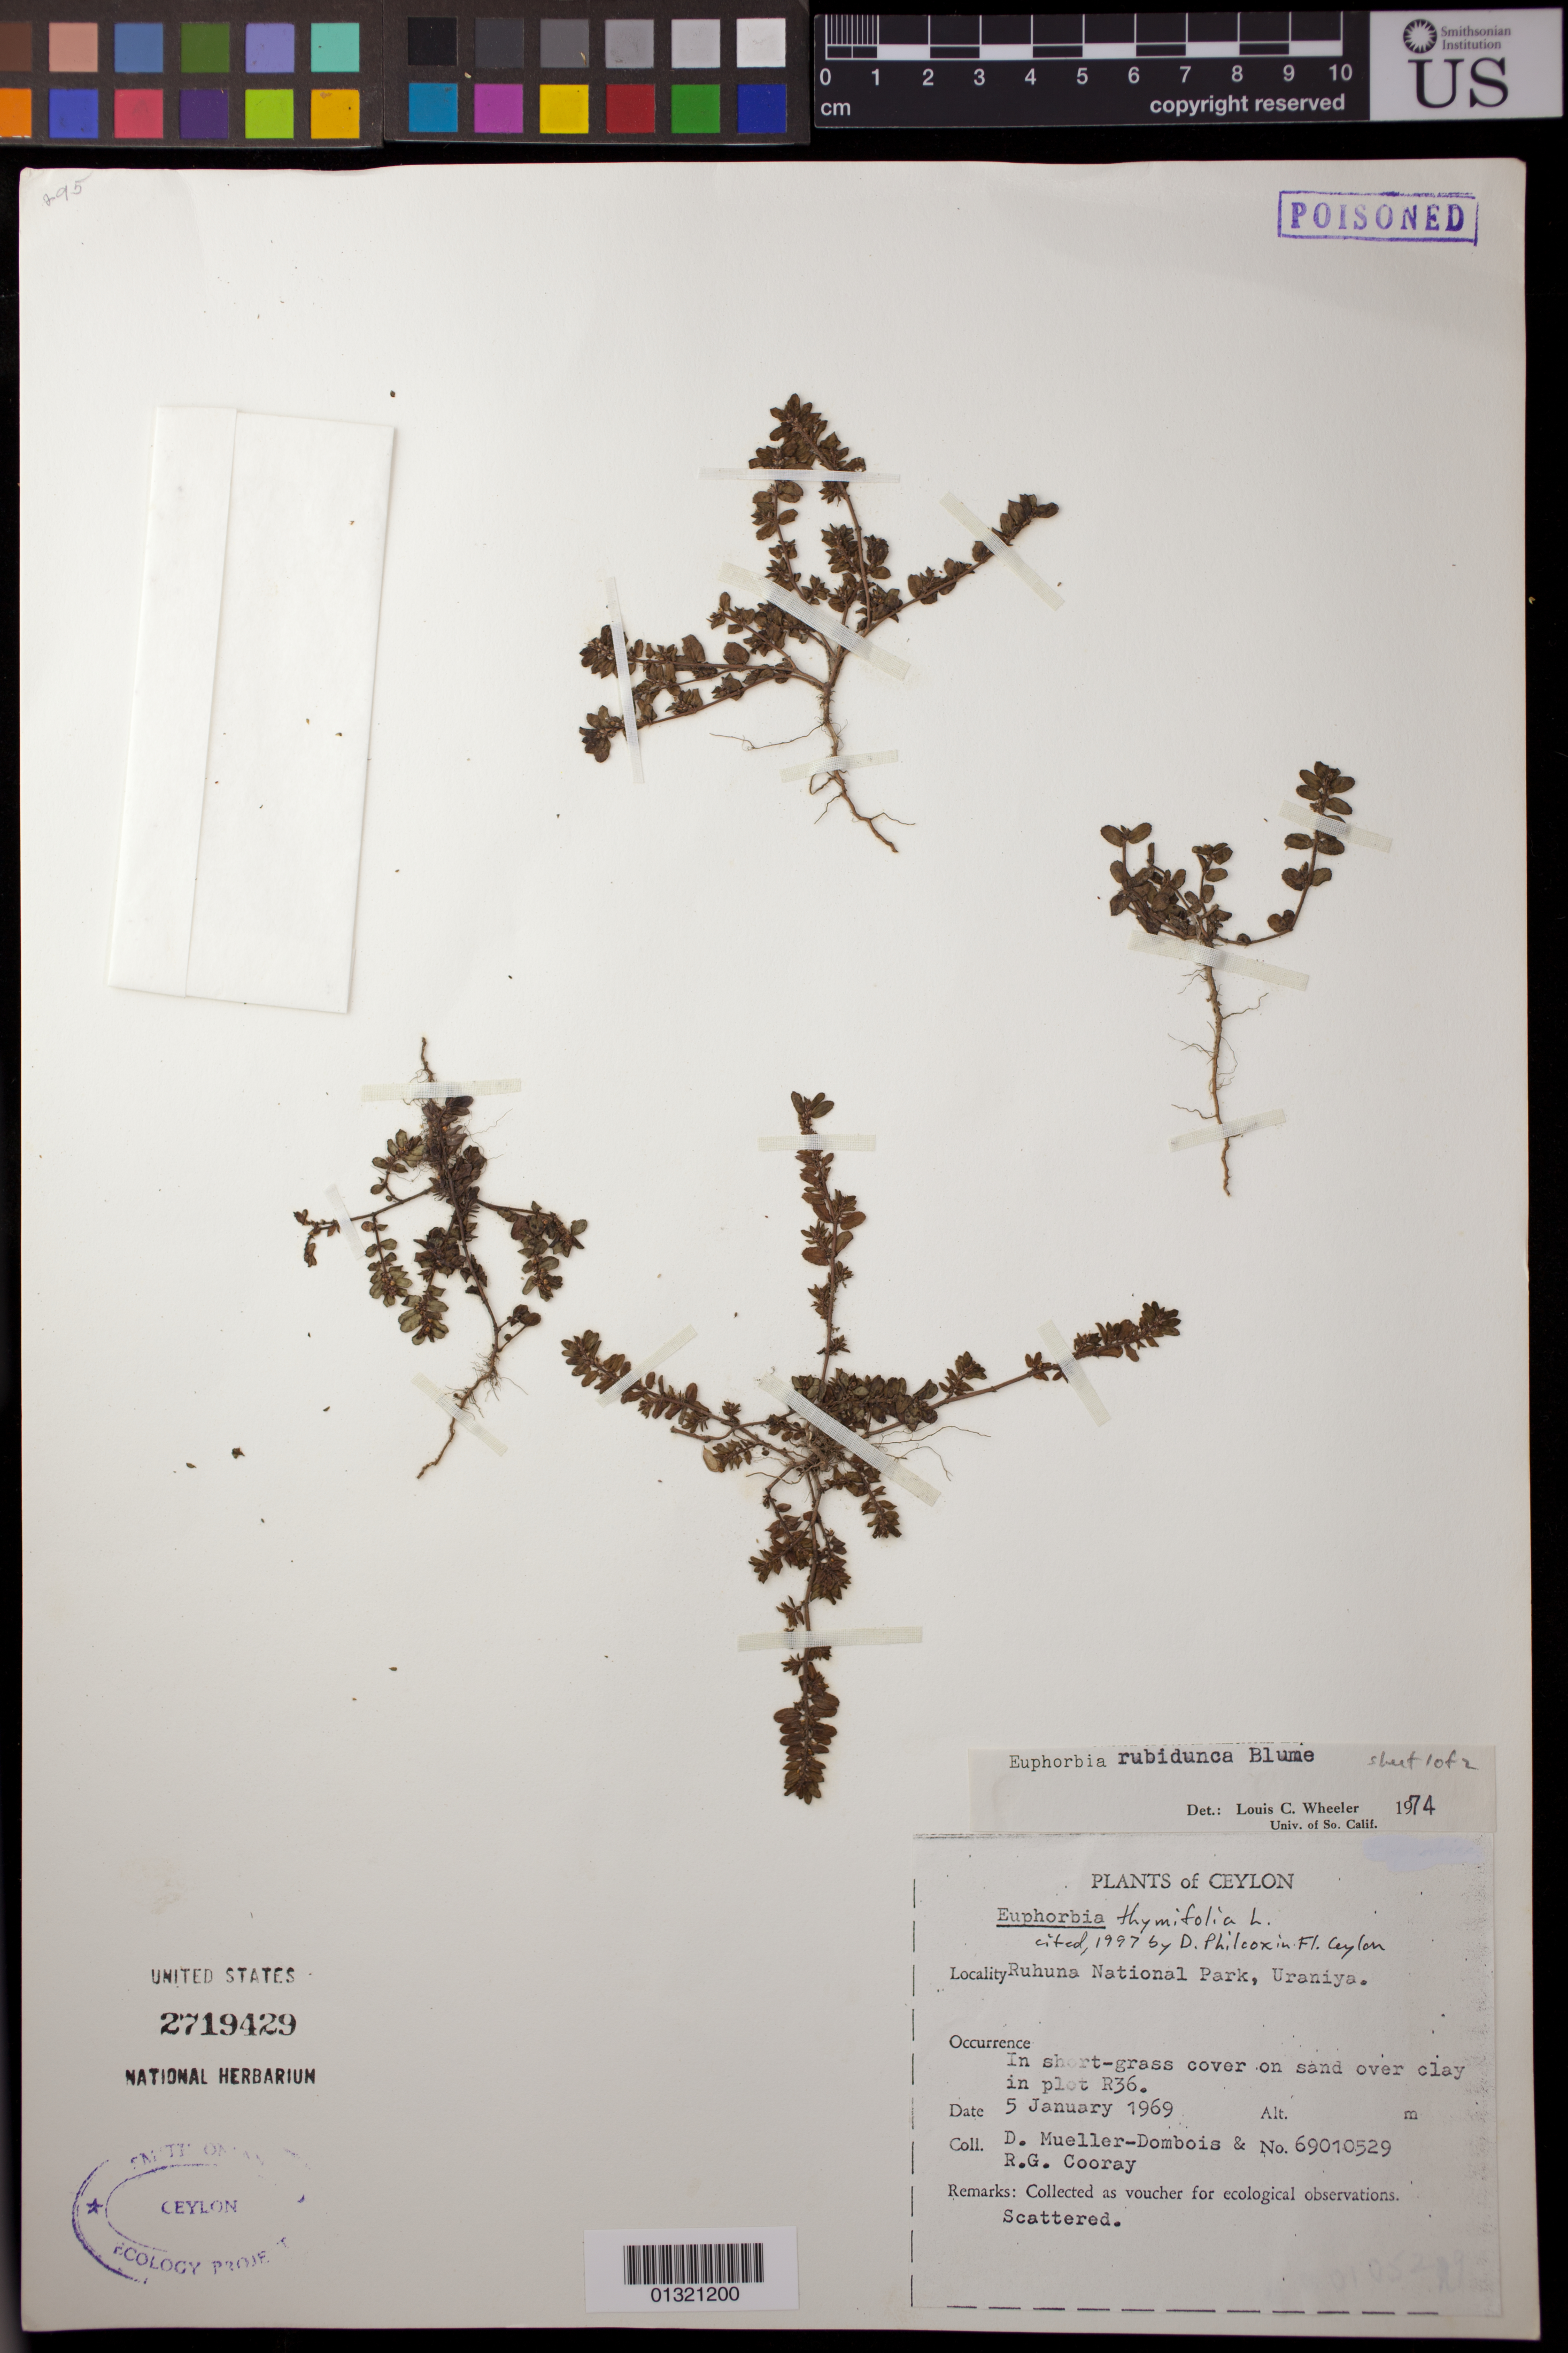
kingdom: Plantae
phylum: Tracheophyta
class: Magnoliopsida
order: Malpighiales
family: Euphorbiaceae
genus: Euphorbia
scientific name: Euphorbia thymifolia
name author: L.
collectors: D. Mueller-Dombois & R. Cooray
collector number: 69010529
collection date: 1969-01-05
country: Sri Lanka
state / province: Southern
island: Ceylon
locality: Rhuna National Park, Uraniya., in plot R36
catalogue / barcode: US 2719429